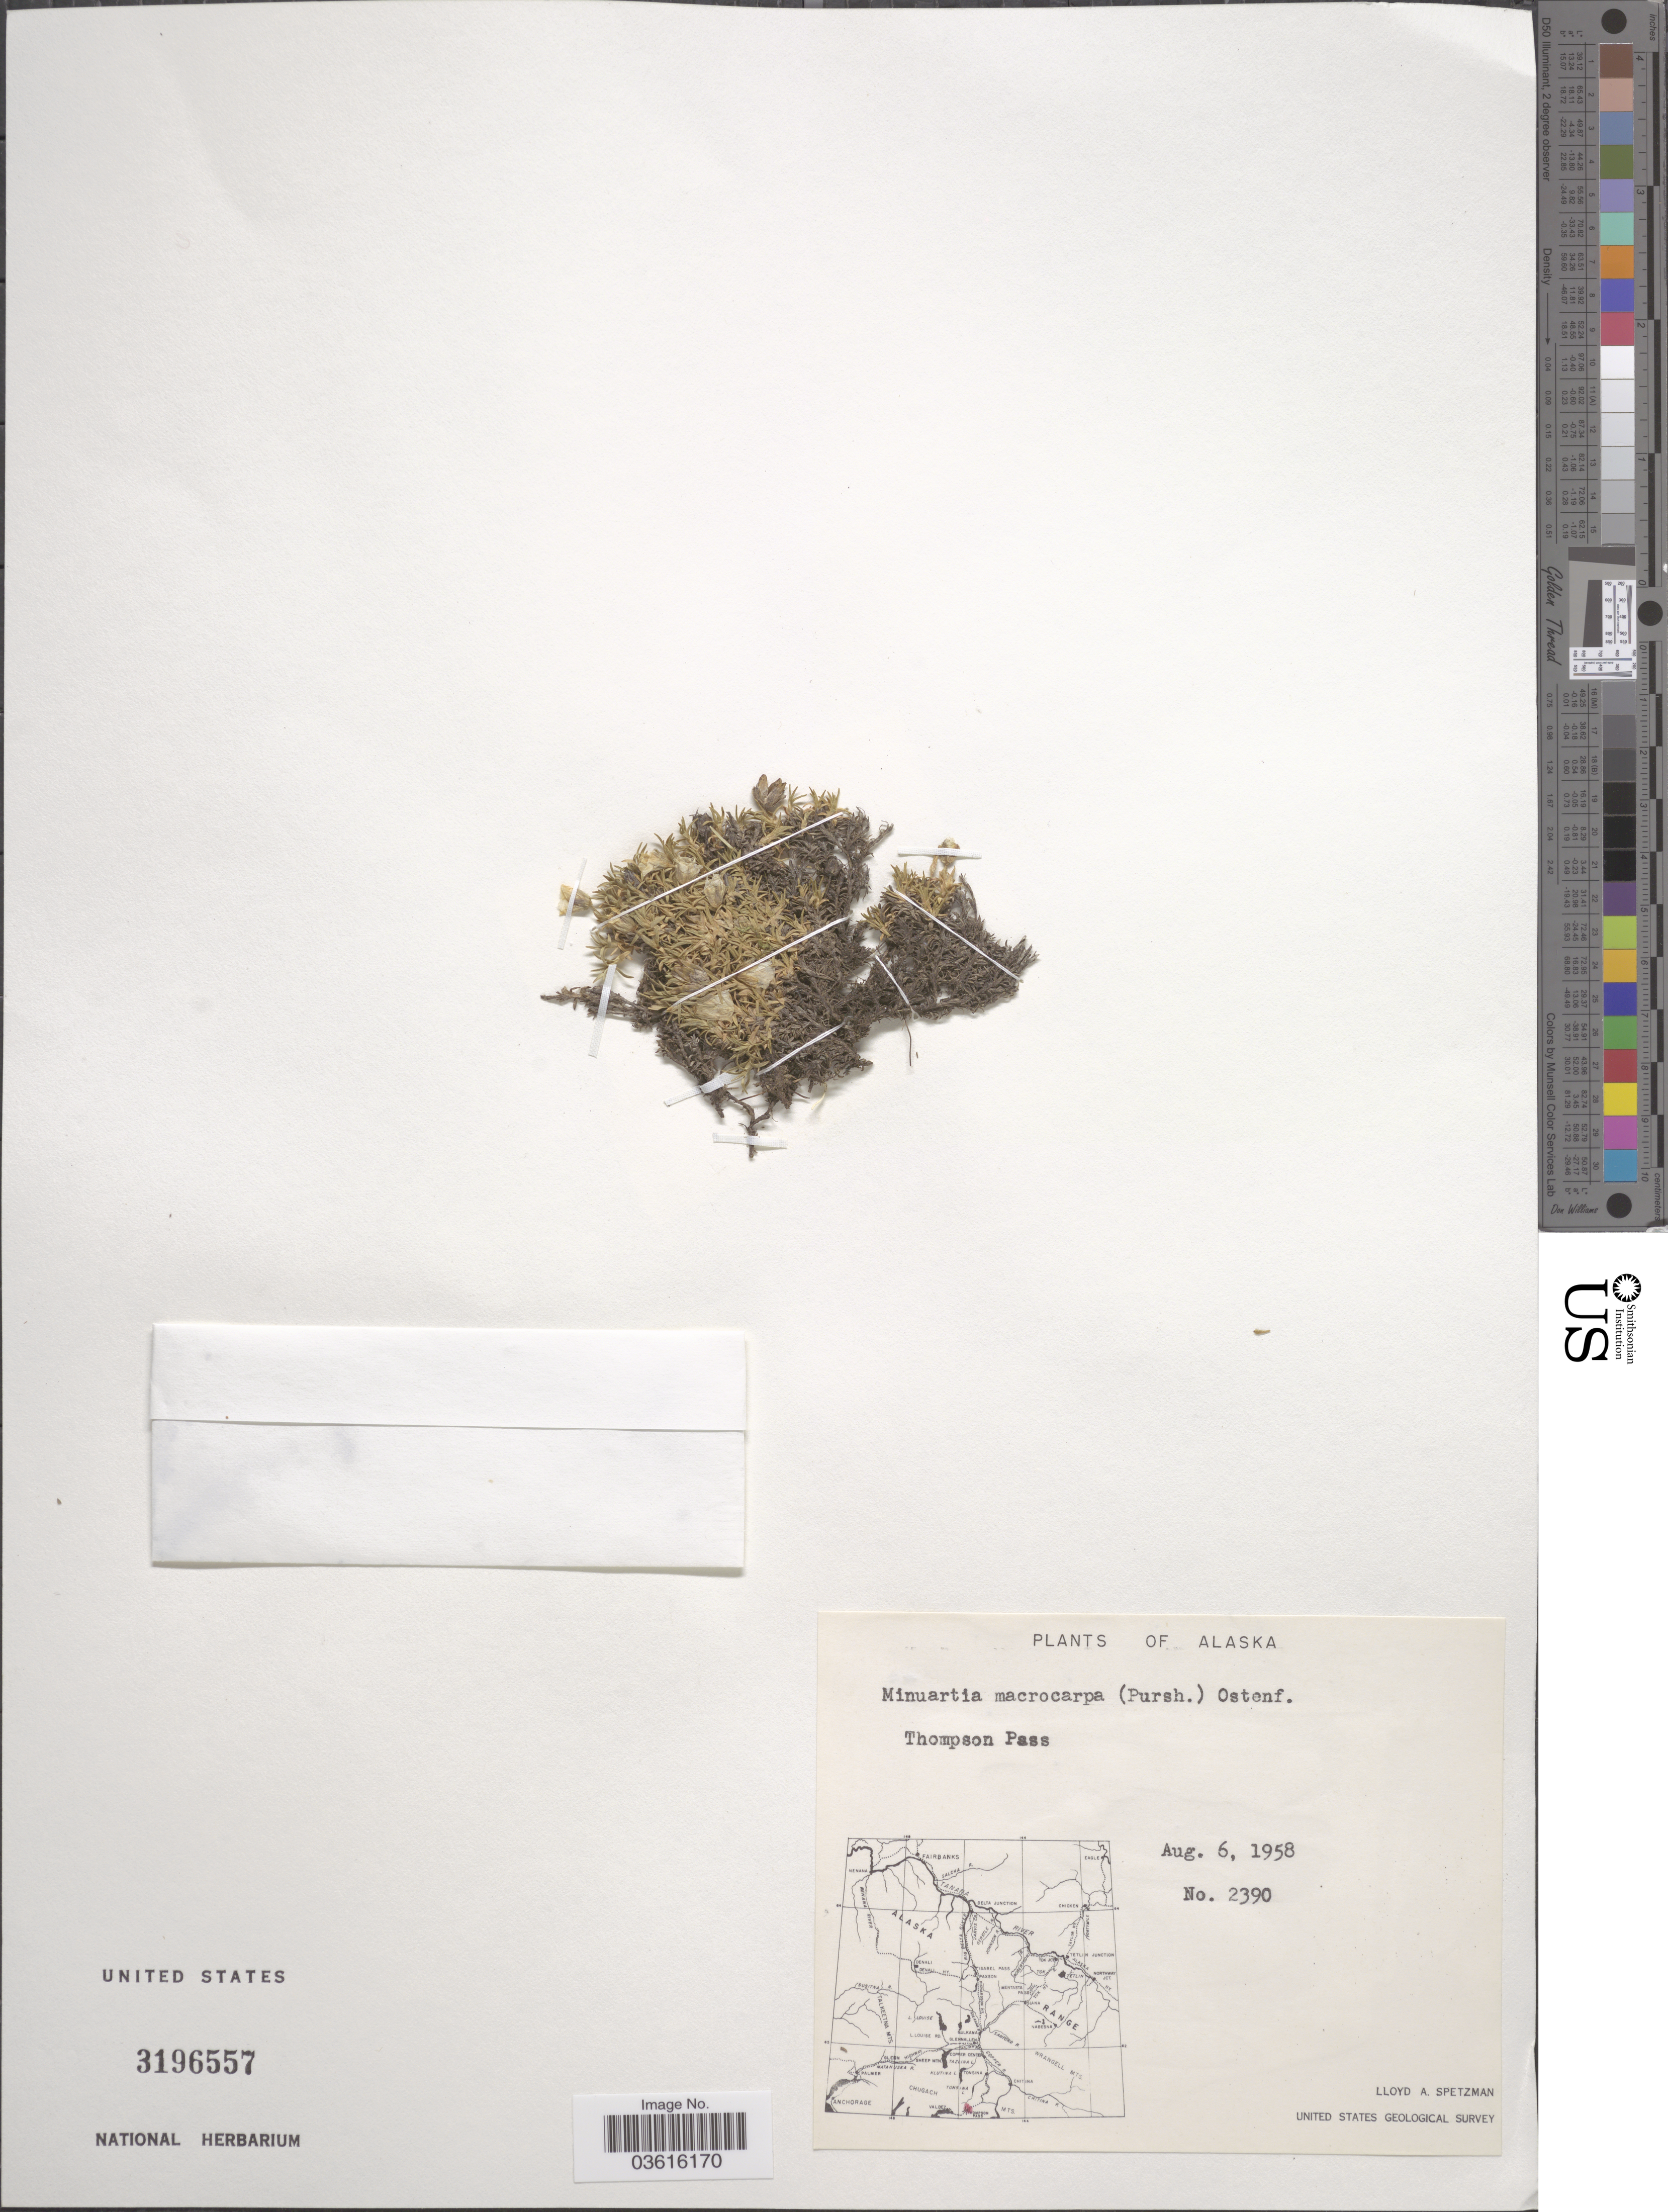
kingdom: Plantae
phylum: Tracheophyta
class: Magnoliopsida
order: Caryophyllales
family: Caryophyllaceae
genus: Pseudocherleria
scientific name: Pseudocherleria macrocarpa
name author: (Pursh) Dillenb. & Kadereit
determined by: U.S. National Herbarium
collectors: L. Spetzman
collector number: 2390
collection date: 1958-08-06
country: United States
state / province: Alaska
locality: Thompson Pass.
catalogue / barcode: US 3196557